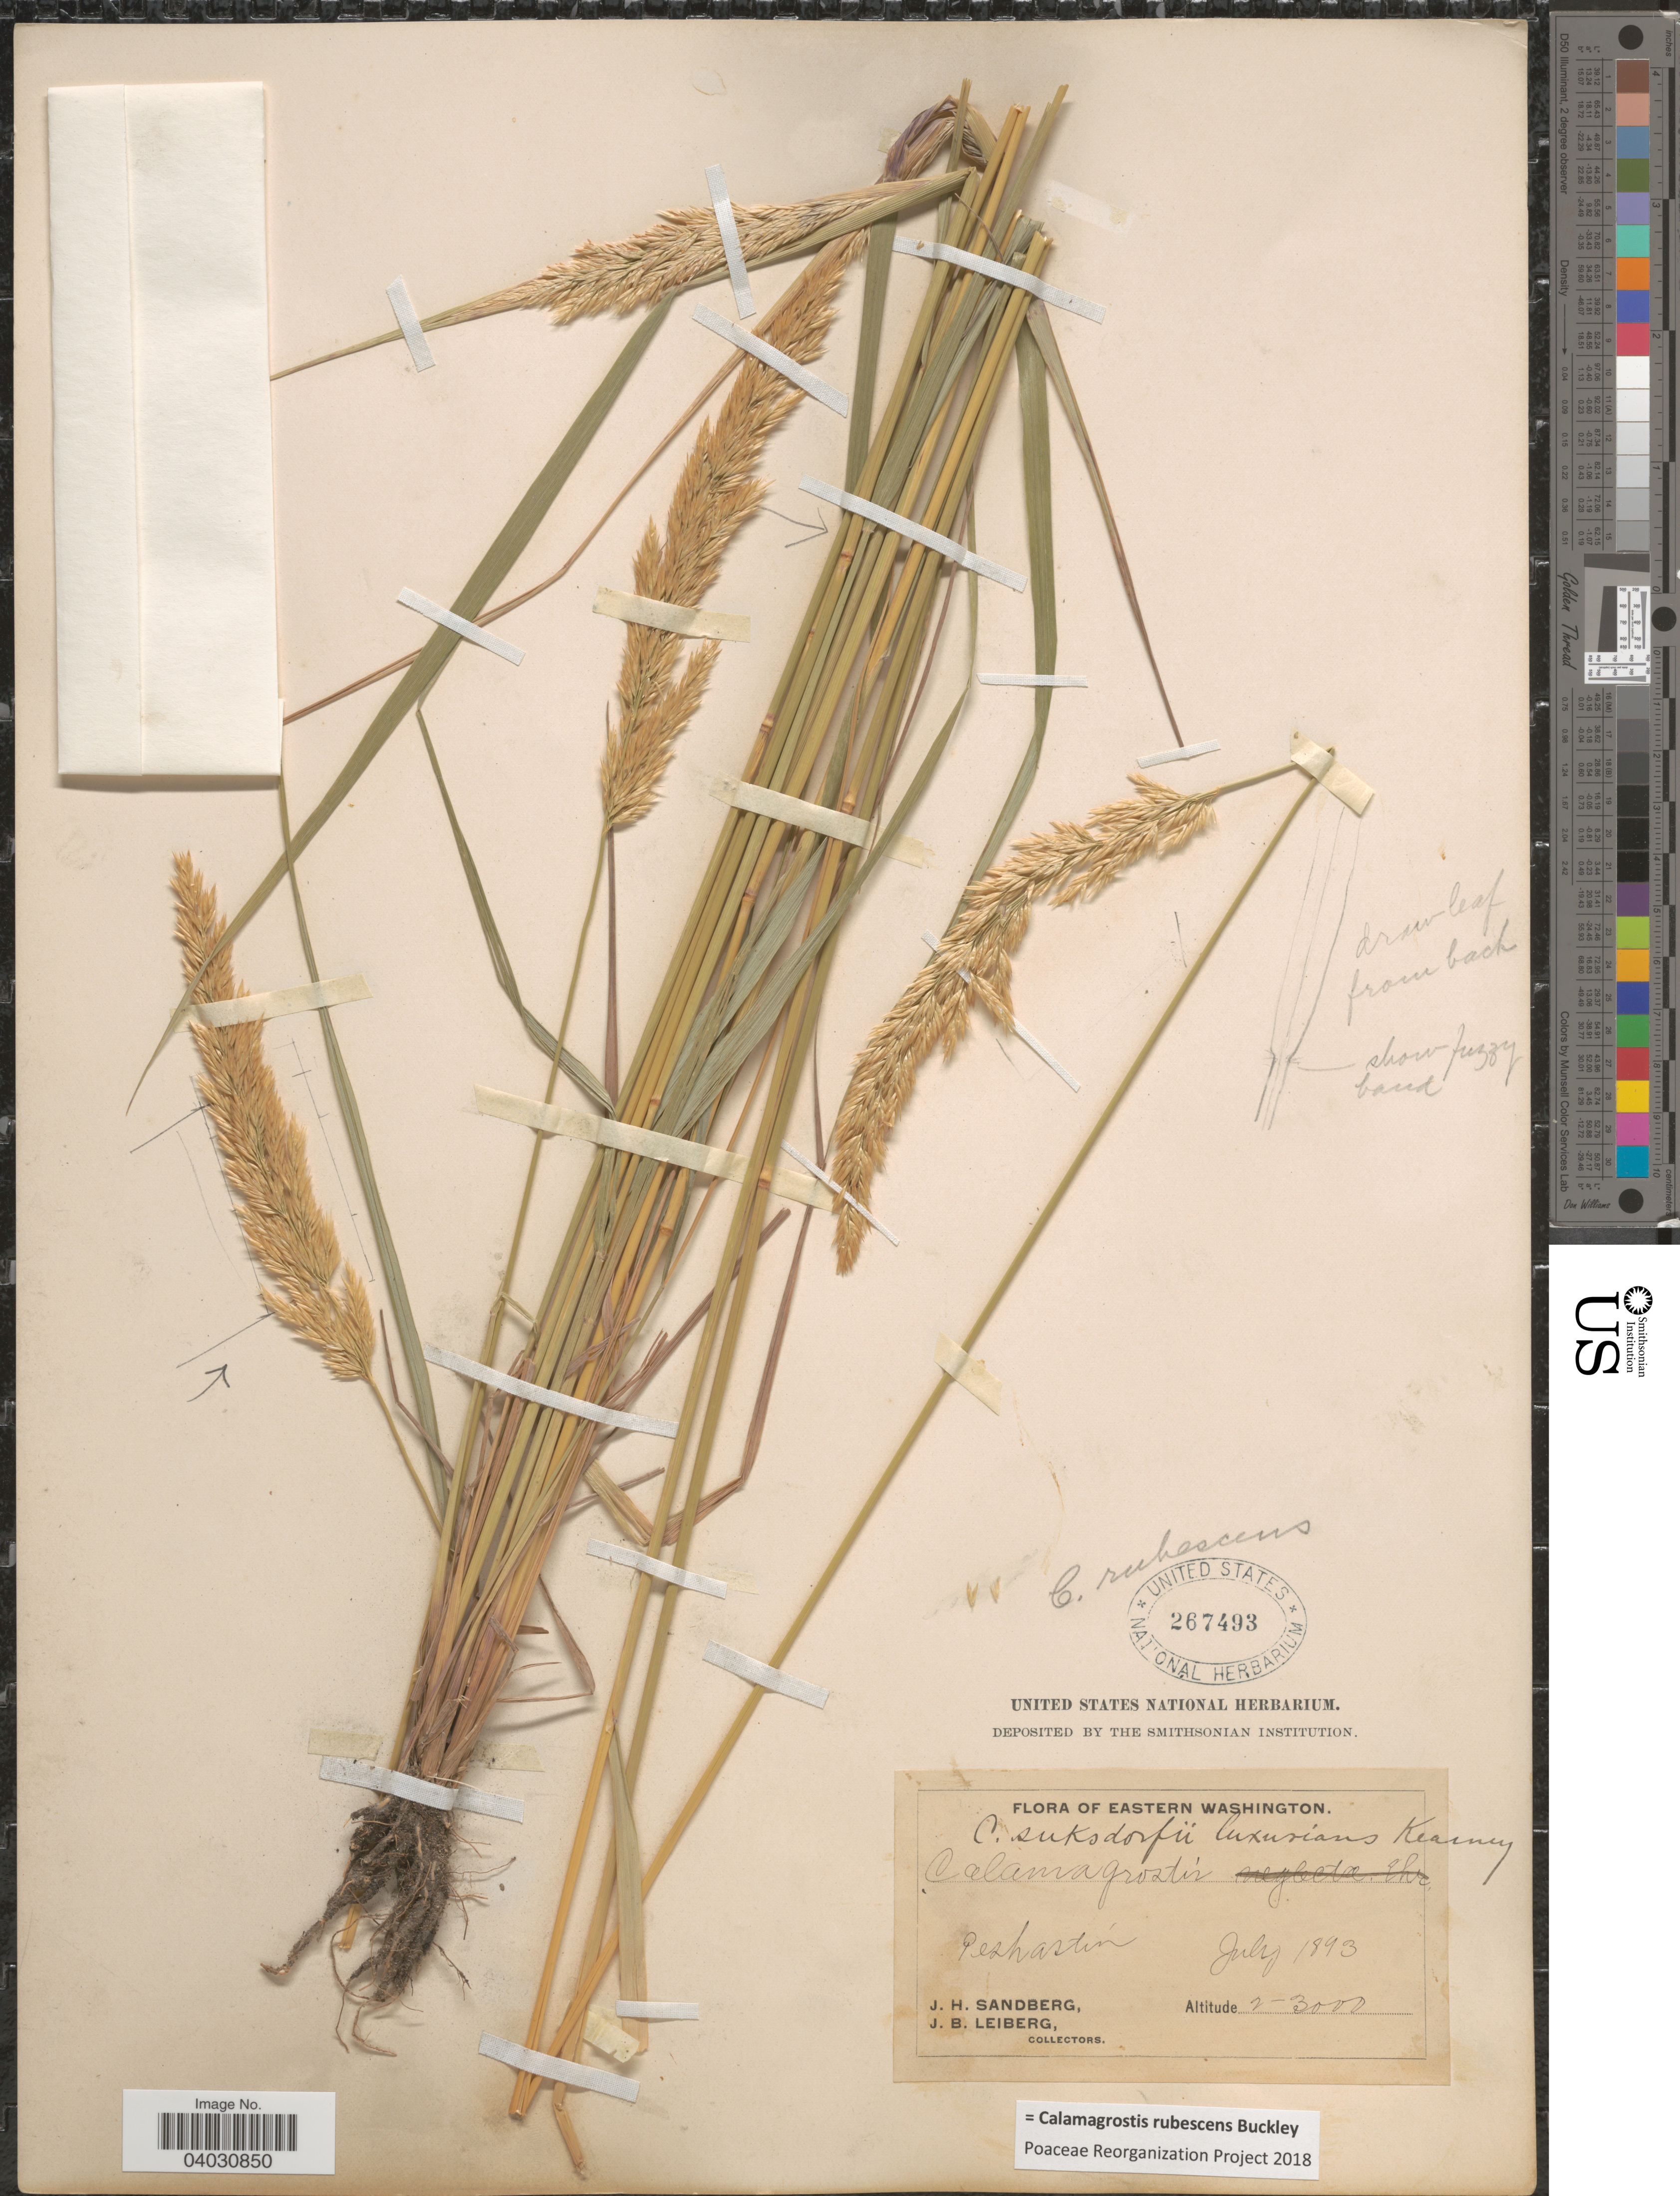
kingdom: Plantae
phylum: Tracheophyta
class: Liliopsida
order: Poales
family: Poaceae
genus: Calamagrostis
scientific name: Calamagrostis rubescens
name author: Buckley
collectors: J. H. Sandberg & J. B. Leiberg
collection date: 1893-07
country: United States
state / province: Washington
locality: Eastern Washington. Peshastin.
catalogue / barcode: US 267493